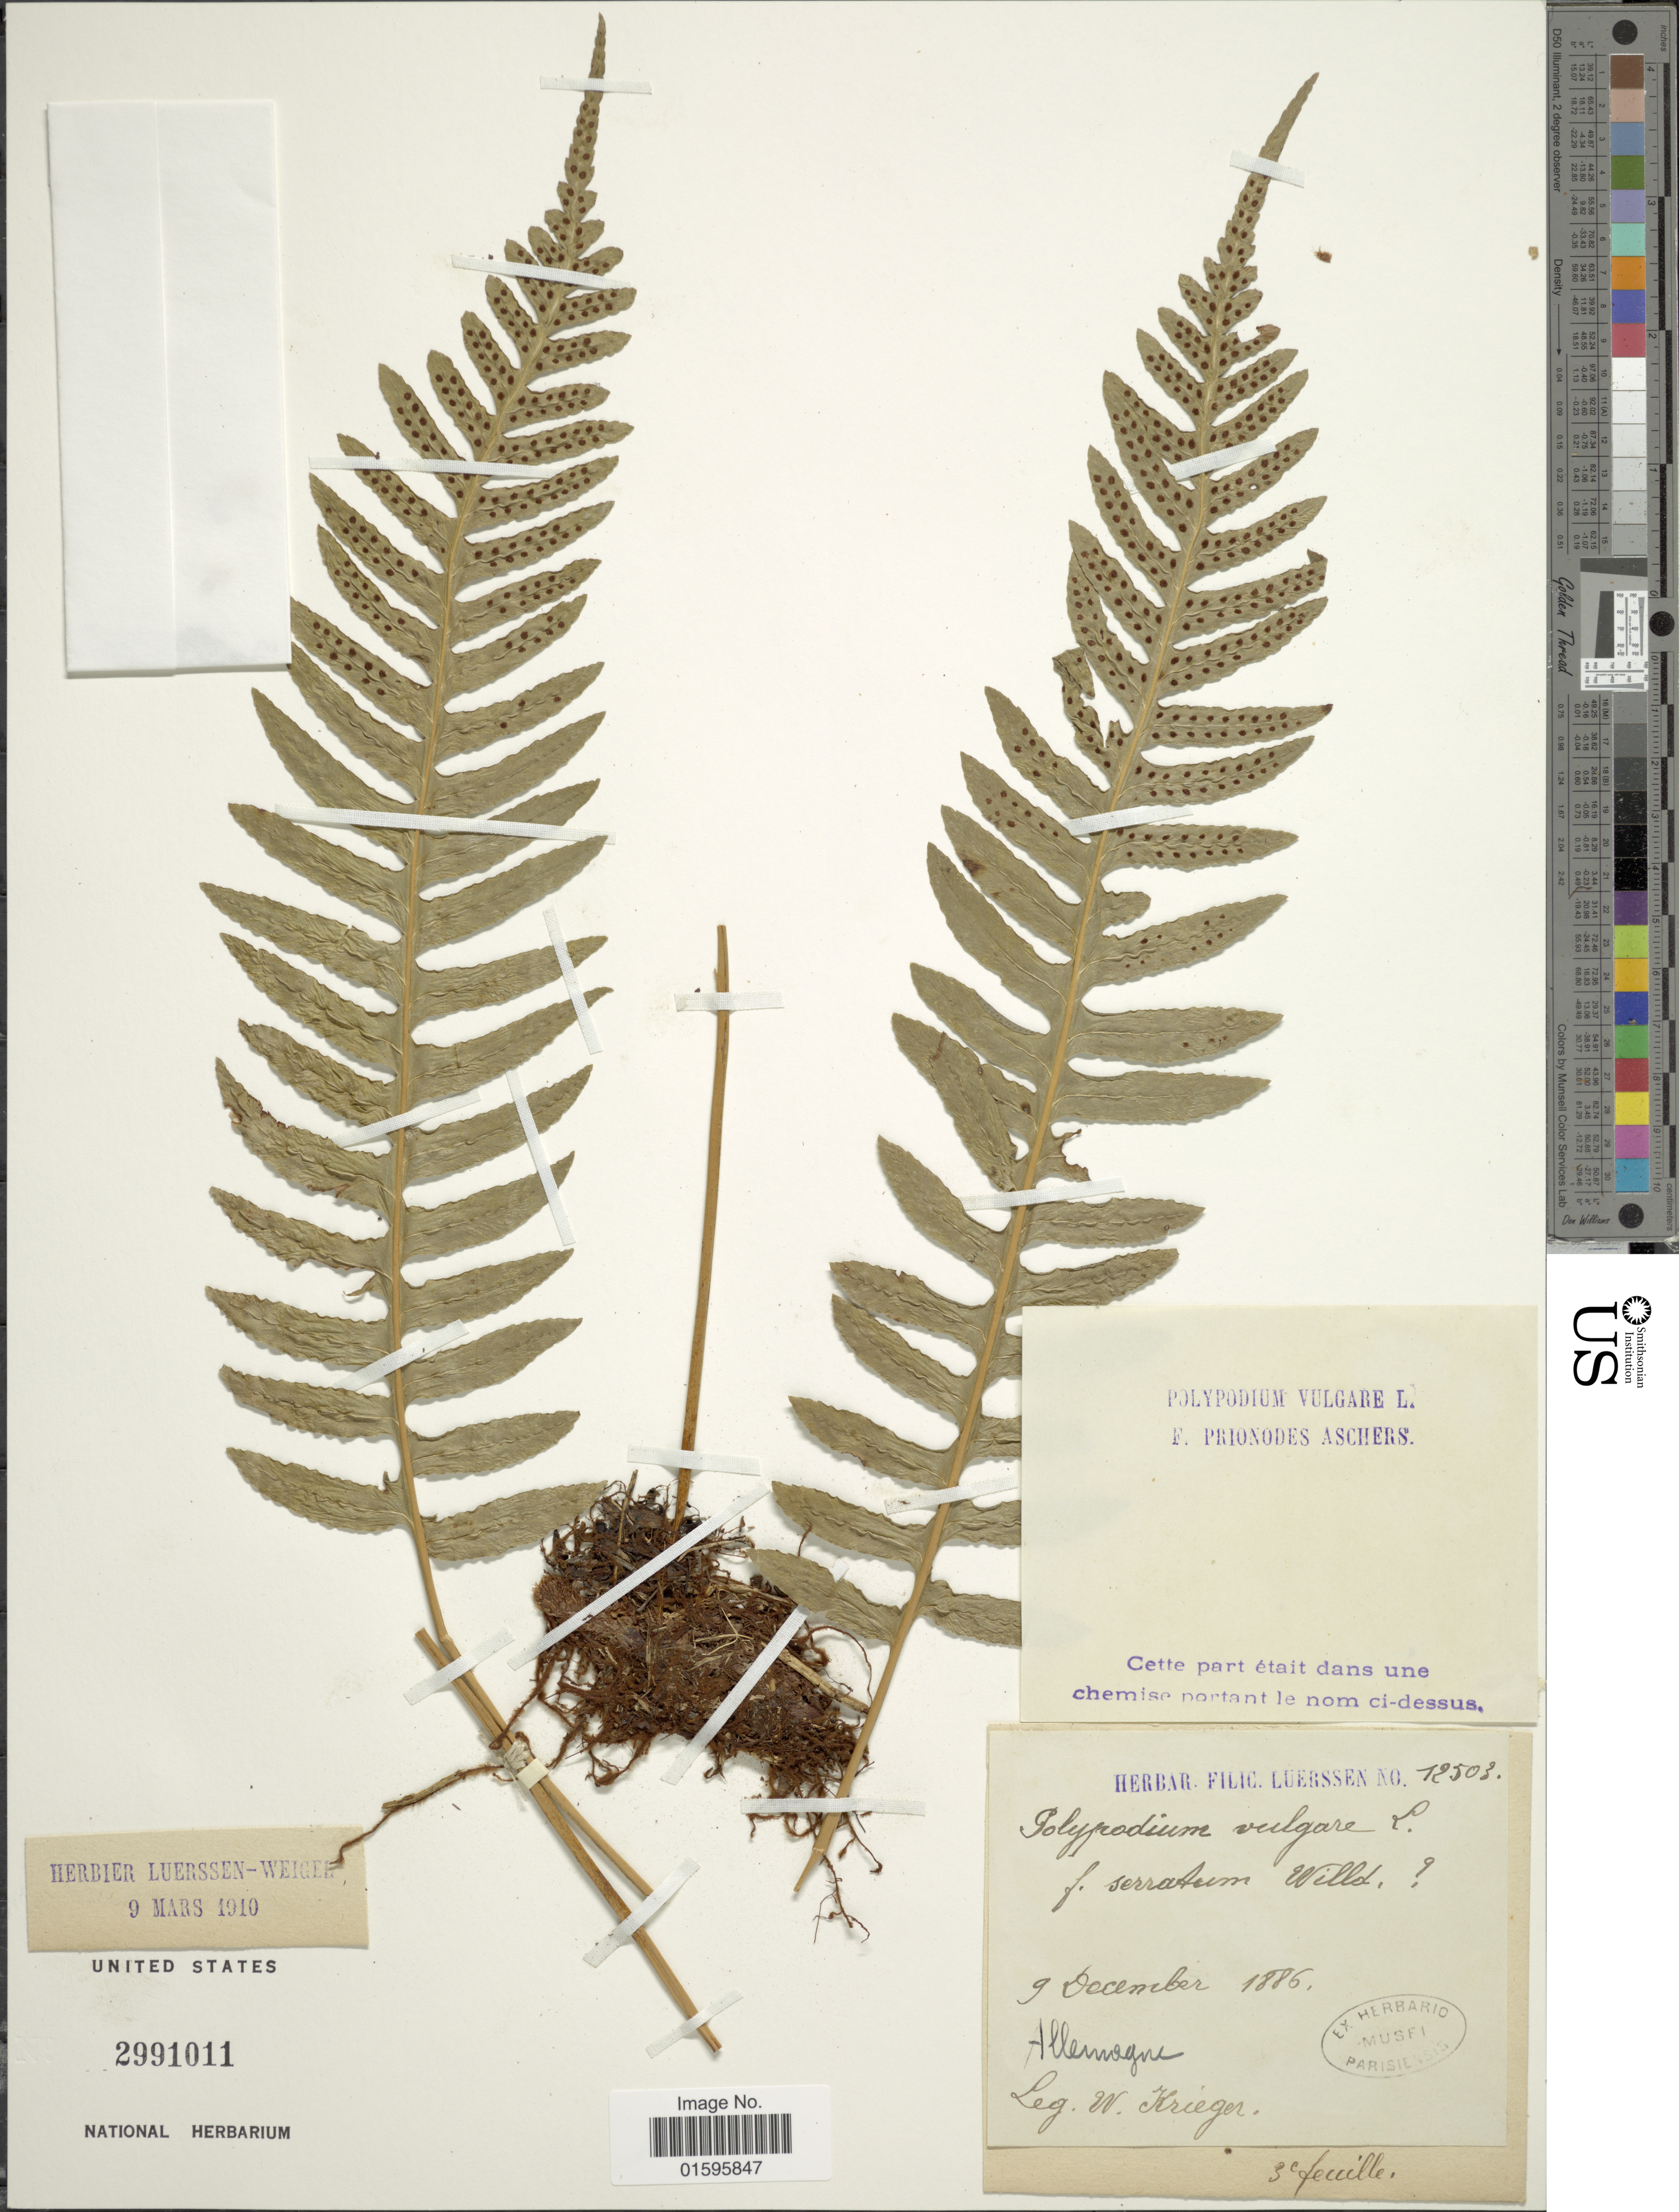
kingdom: Plantae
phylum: Tracheophyta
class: Polypodiopsida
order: Polypodiales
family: Polypodiaceae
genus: Polypodium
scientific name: Polypodium vulgare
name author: L.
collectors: W. Krieger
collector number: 12503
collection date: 1886-12-09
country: Germany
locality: Allemagne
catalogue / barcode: US 2991011